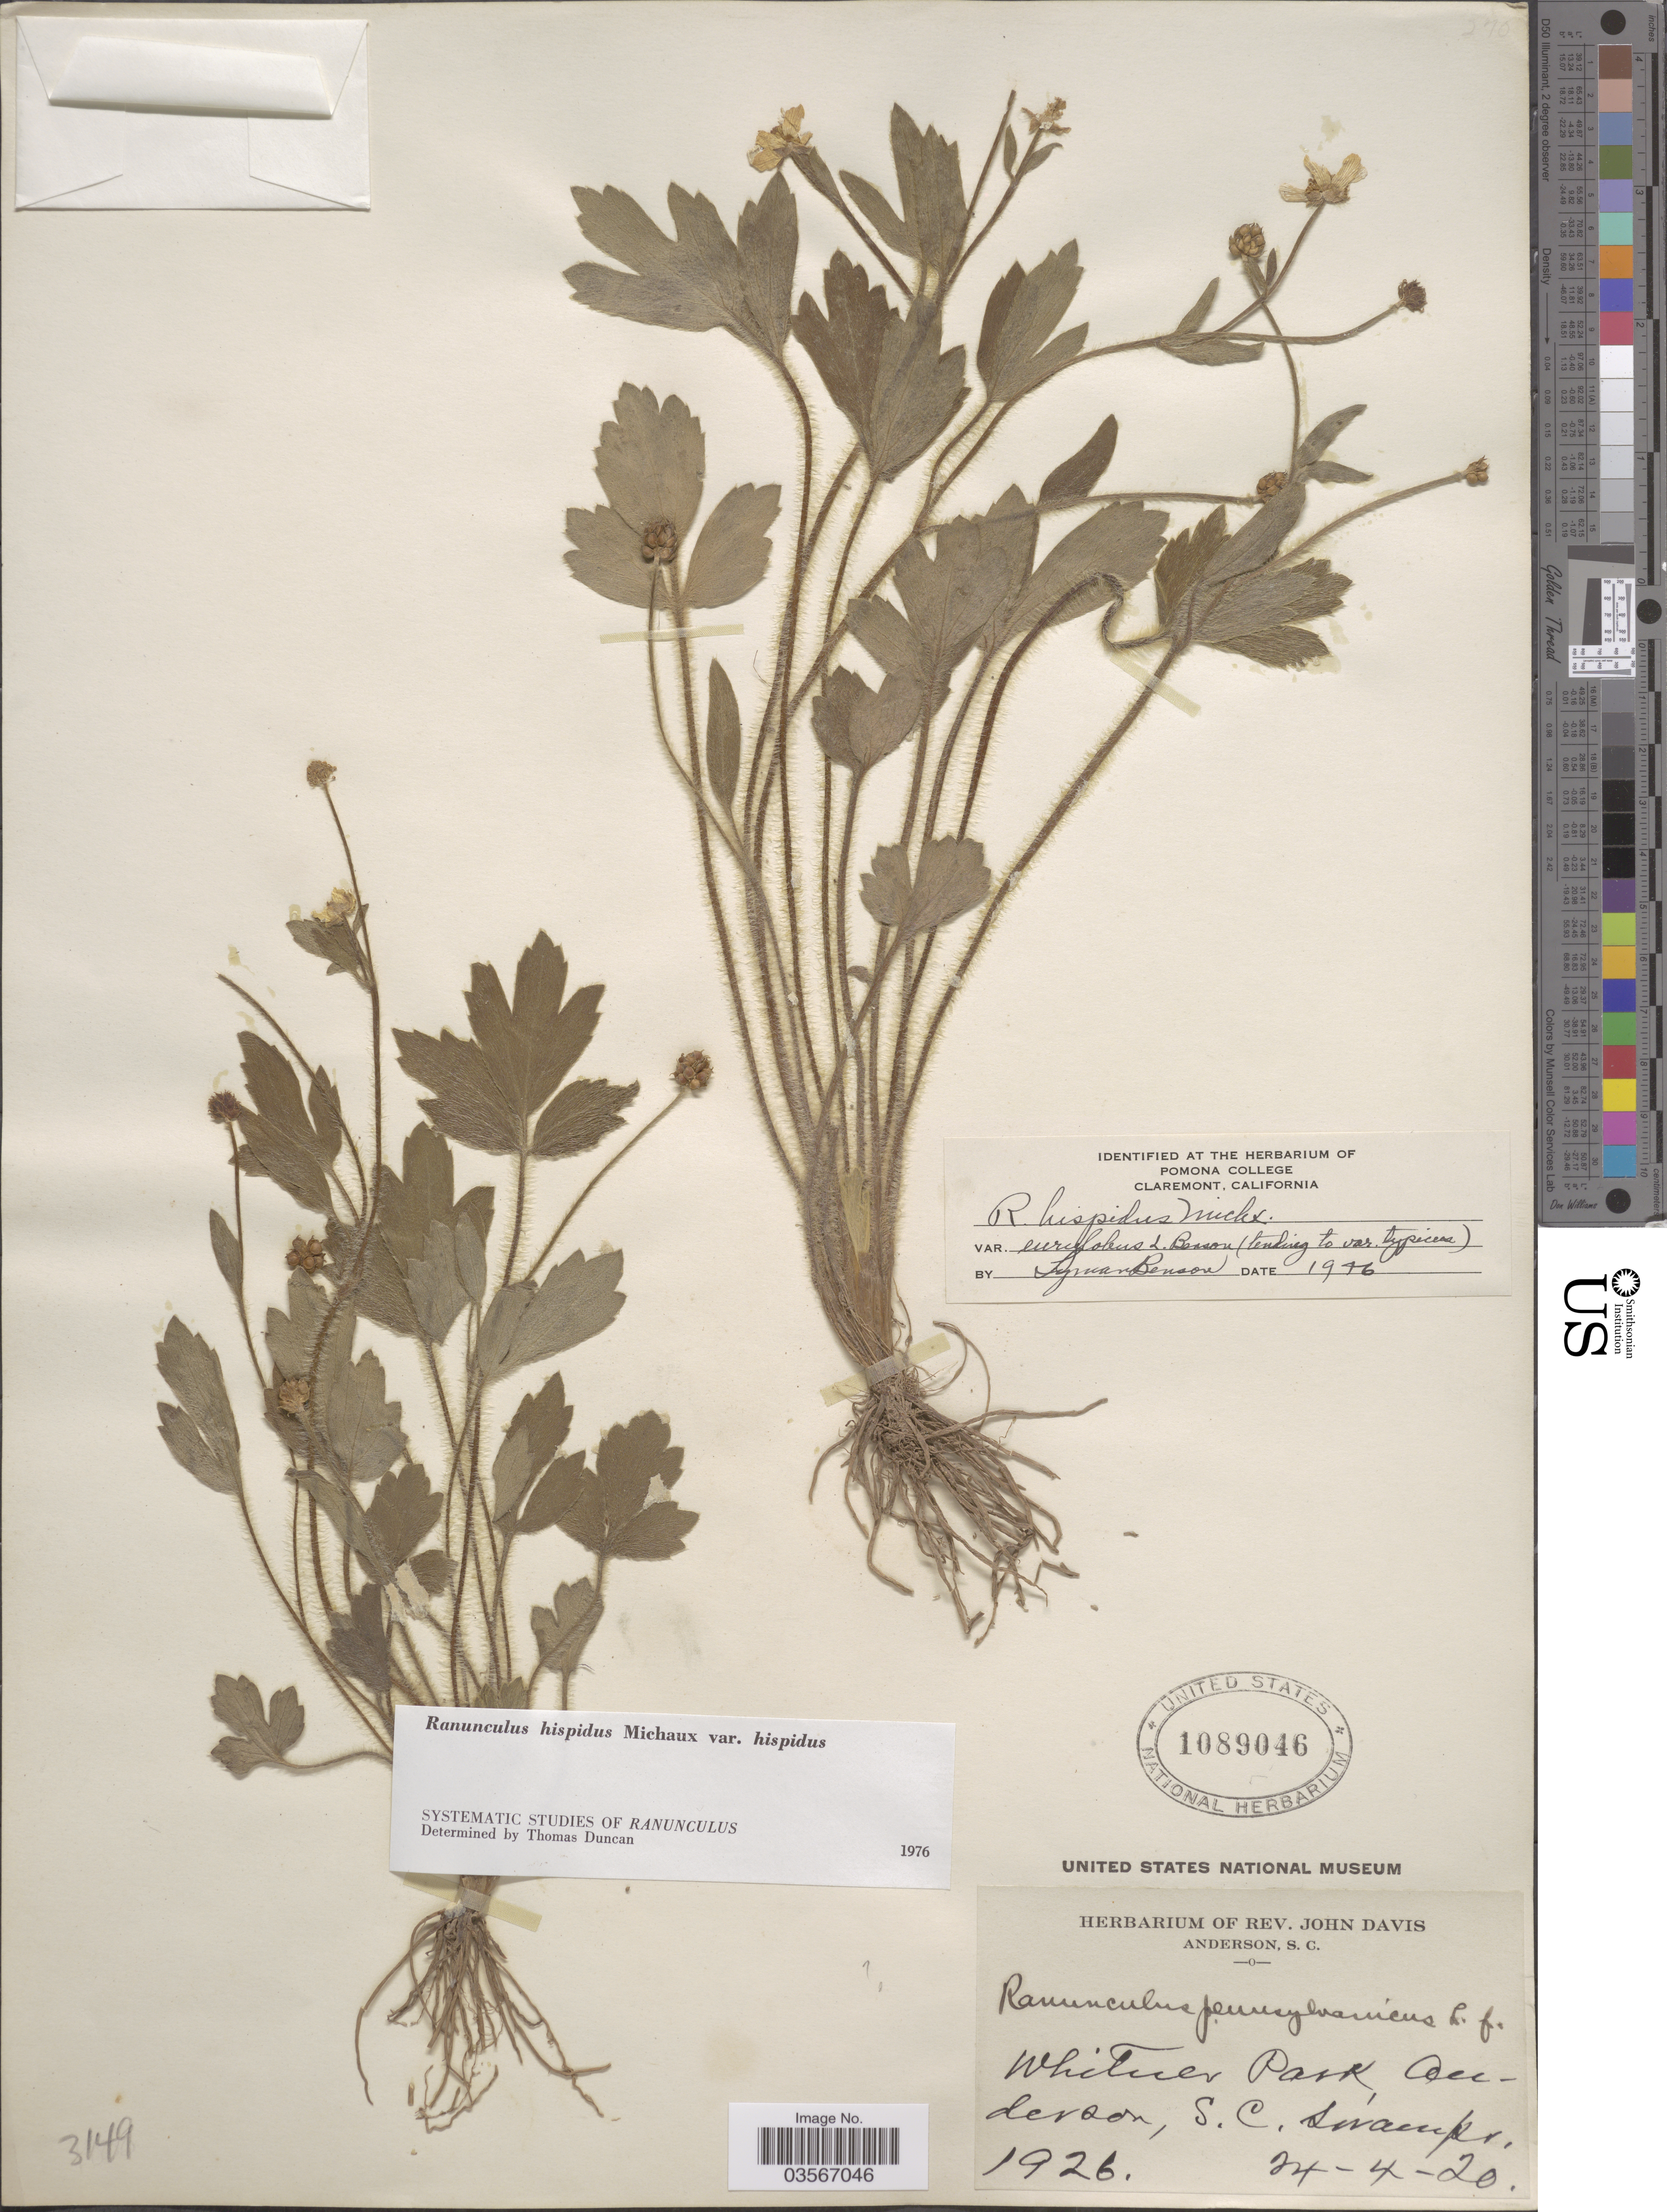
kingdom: Plantae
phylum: Tracheophyta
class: Magnoliopsida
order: Ranunculales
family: Ranunculaceae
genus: Ranunculus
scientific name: Ranunculus hispidus var. hispidus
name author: Michx.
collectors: ex herb. Rev. John Davis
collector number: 1926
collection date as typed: Transcribed d/m/y: 24/4/20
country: United States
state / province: South Carolina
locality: Whitner Park, Anderson.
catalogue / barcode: US 1089046